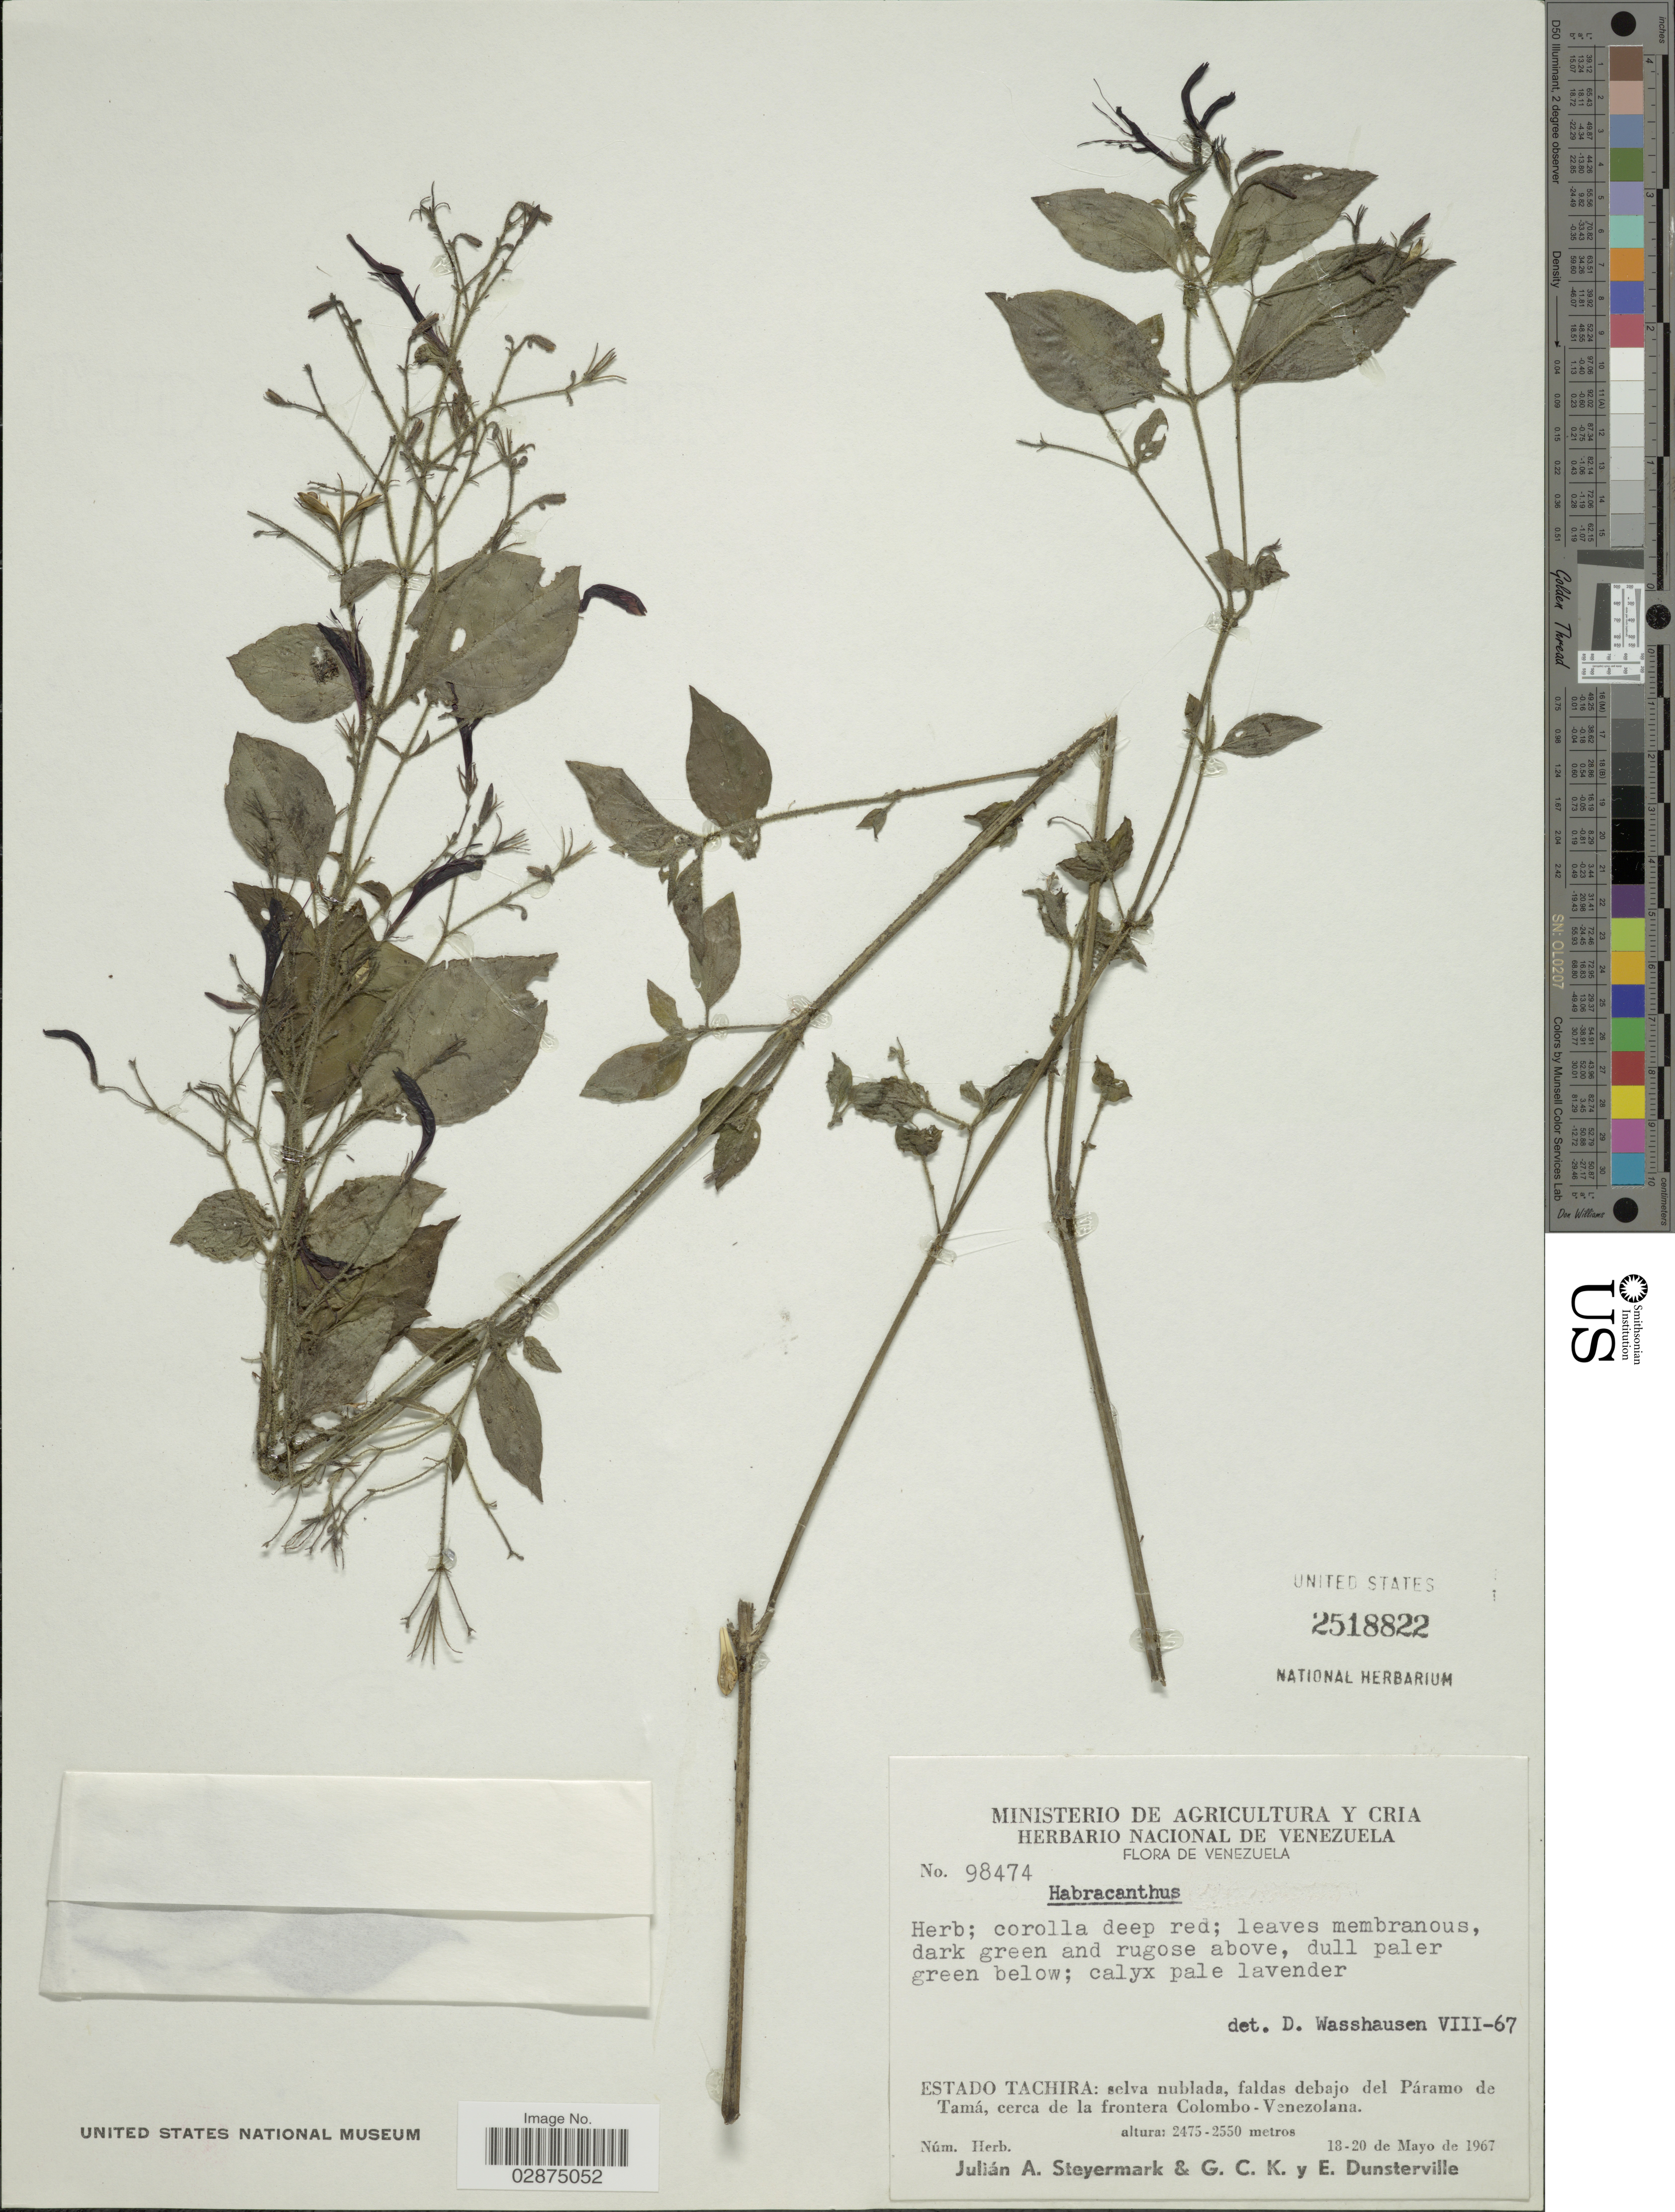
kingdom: Plantae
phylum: Tracheophyta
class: Magnoliopsida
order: Lamiales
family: Acanthaceae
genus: Habracanthus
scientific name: Habracanthus macrochilus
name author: Lindau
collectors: J. Steyermark, G. C. K. Dunsterville & E. Dunsterville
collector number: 98474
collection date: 1967-05-18/1967-05-20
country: Venezuela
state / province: Tachira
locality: Estado Tachira: selva nublada, faldas debajo del Páramo de Tamá, cerca de la frontera Colombo-Venezolana.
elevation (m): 2475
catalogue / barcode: US 2518822